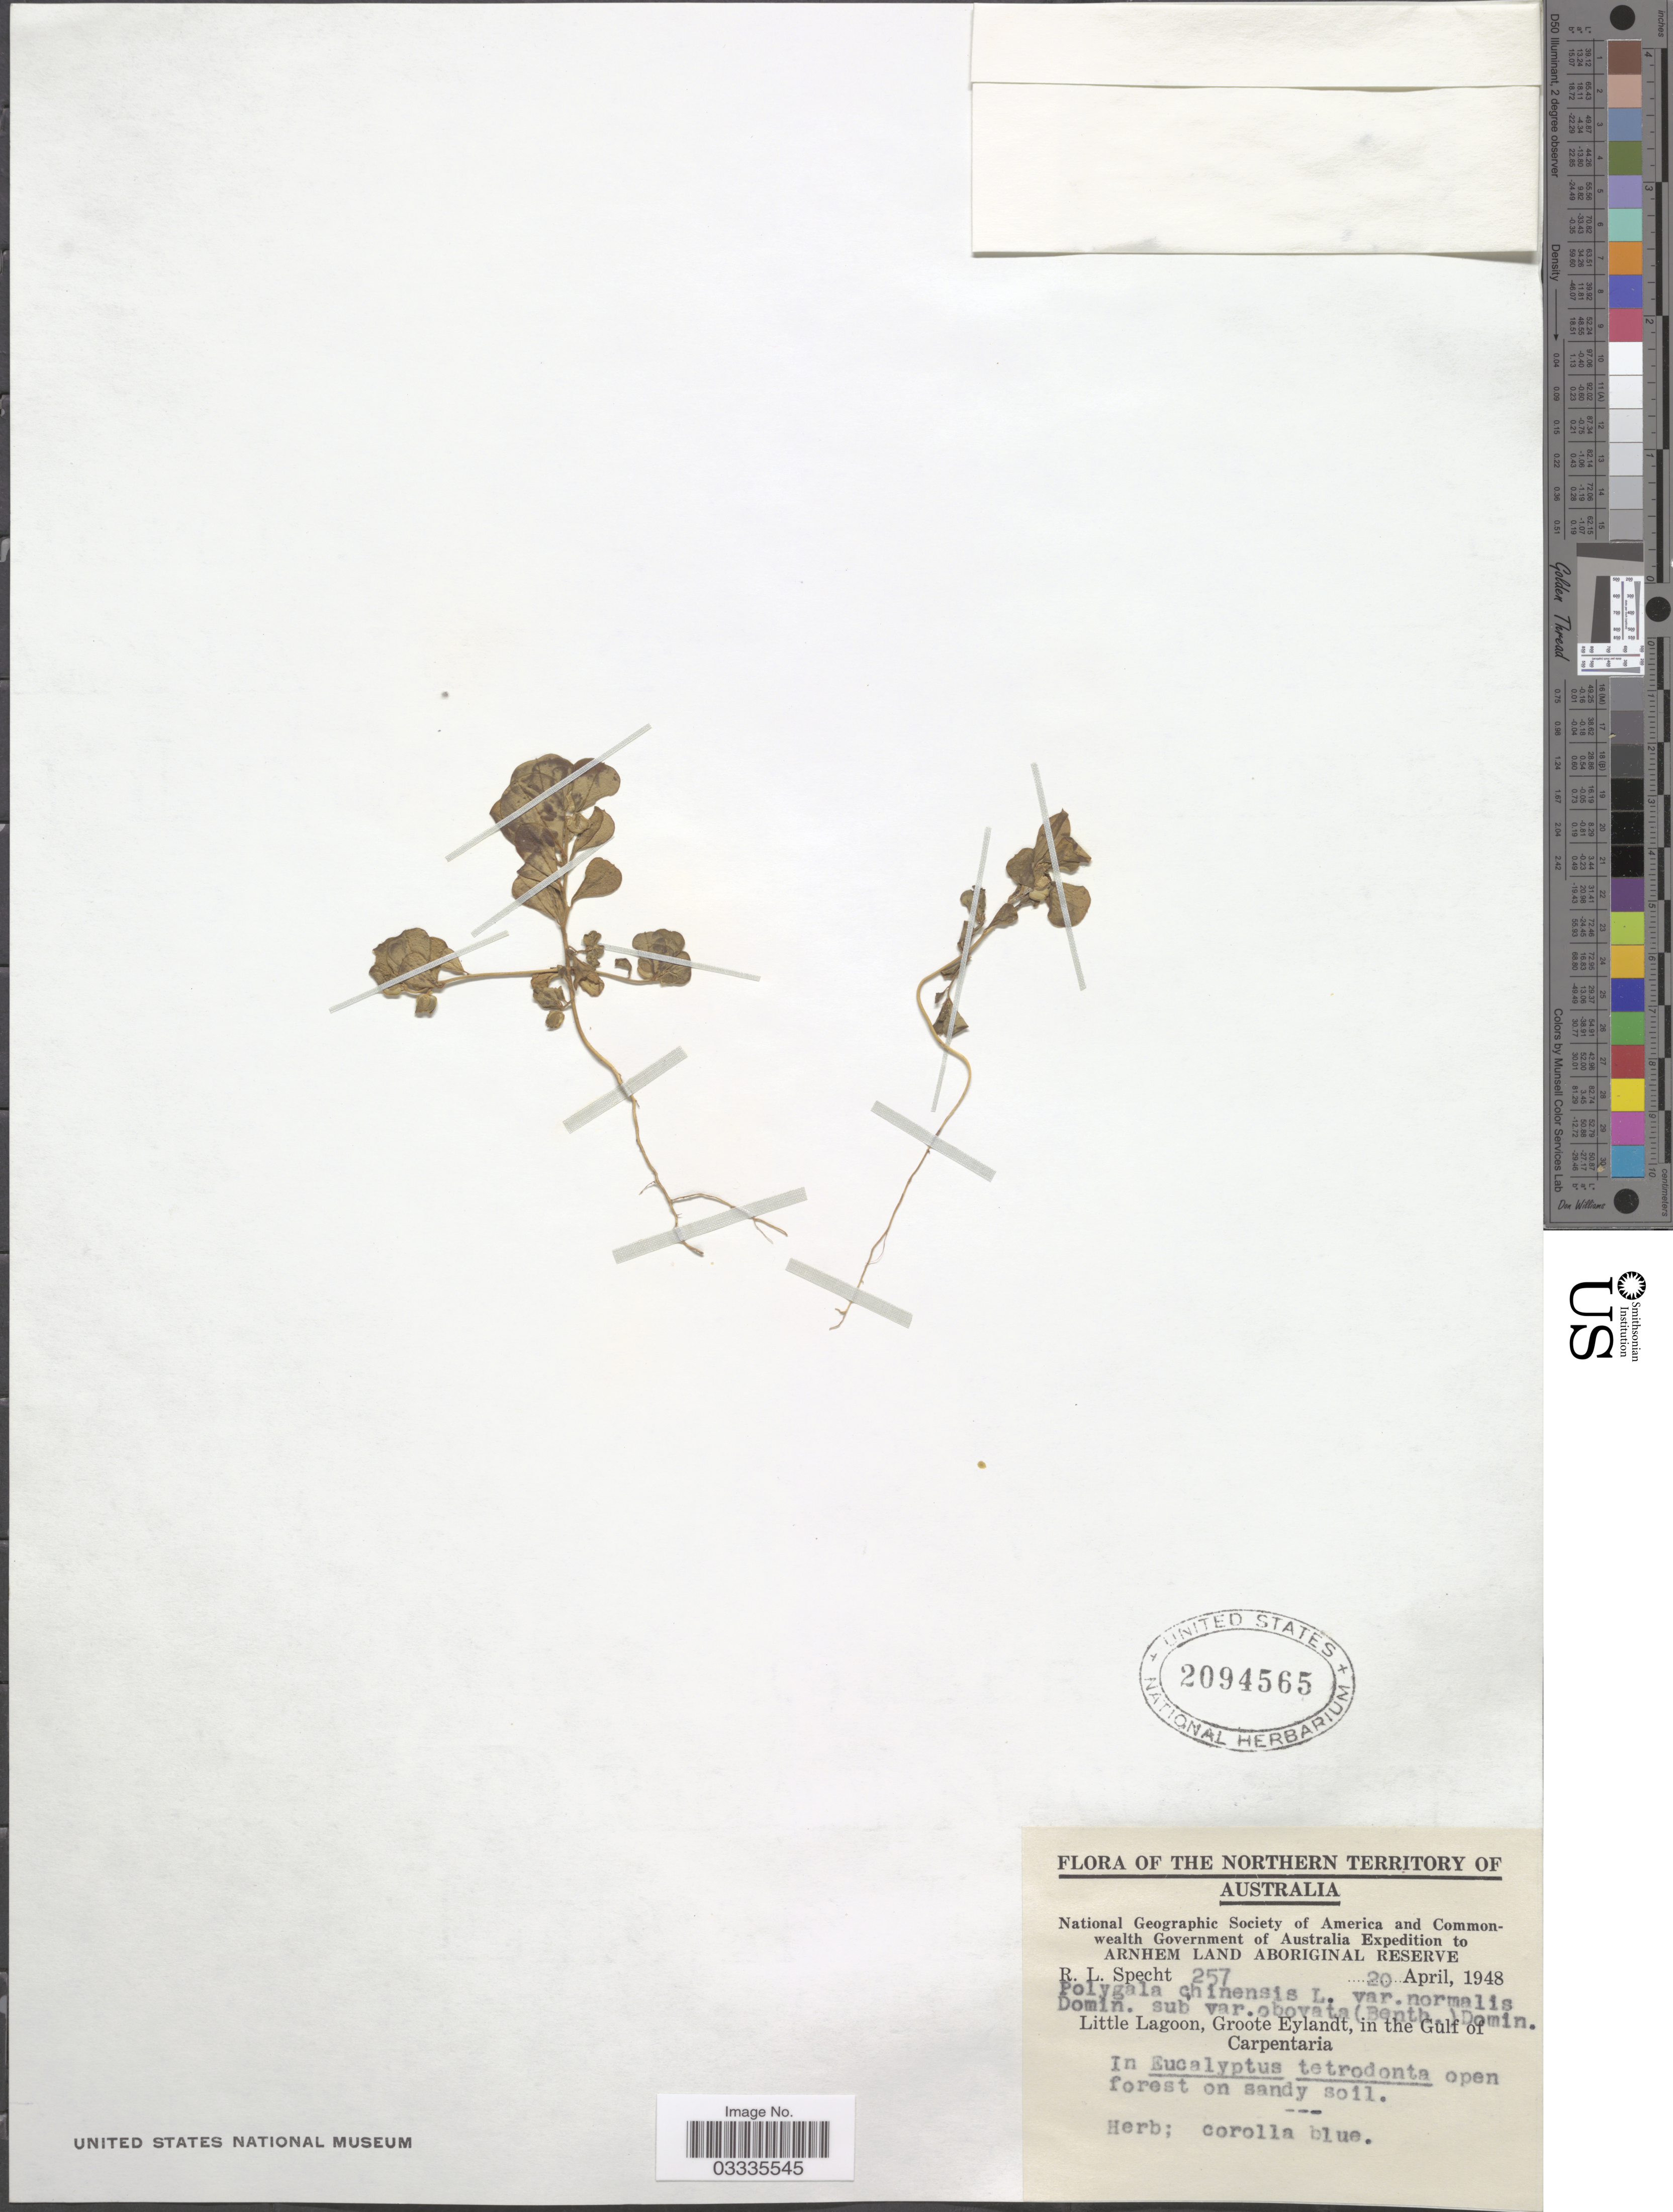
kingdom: Plantae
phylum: Tracheophyta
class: Magnoliopsida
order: Fabales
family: Polygalaceae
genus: Polygala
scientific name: Polygala chinensis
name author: L.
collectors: R. L. Specht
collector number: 257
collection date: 1948-04-20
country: Australia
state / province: Northern Territory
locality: Arnhem Land Aboriginal Reserve. Little Lagoon, Groote Eylandt, in the Gulf of Carpentaria.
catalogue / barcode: US 2094565